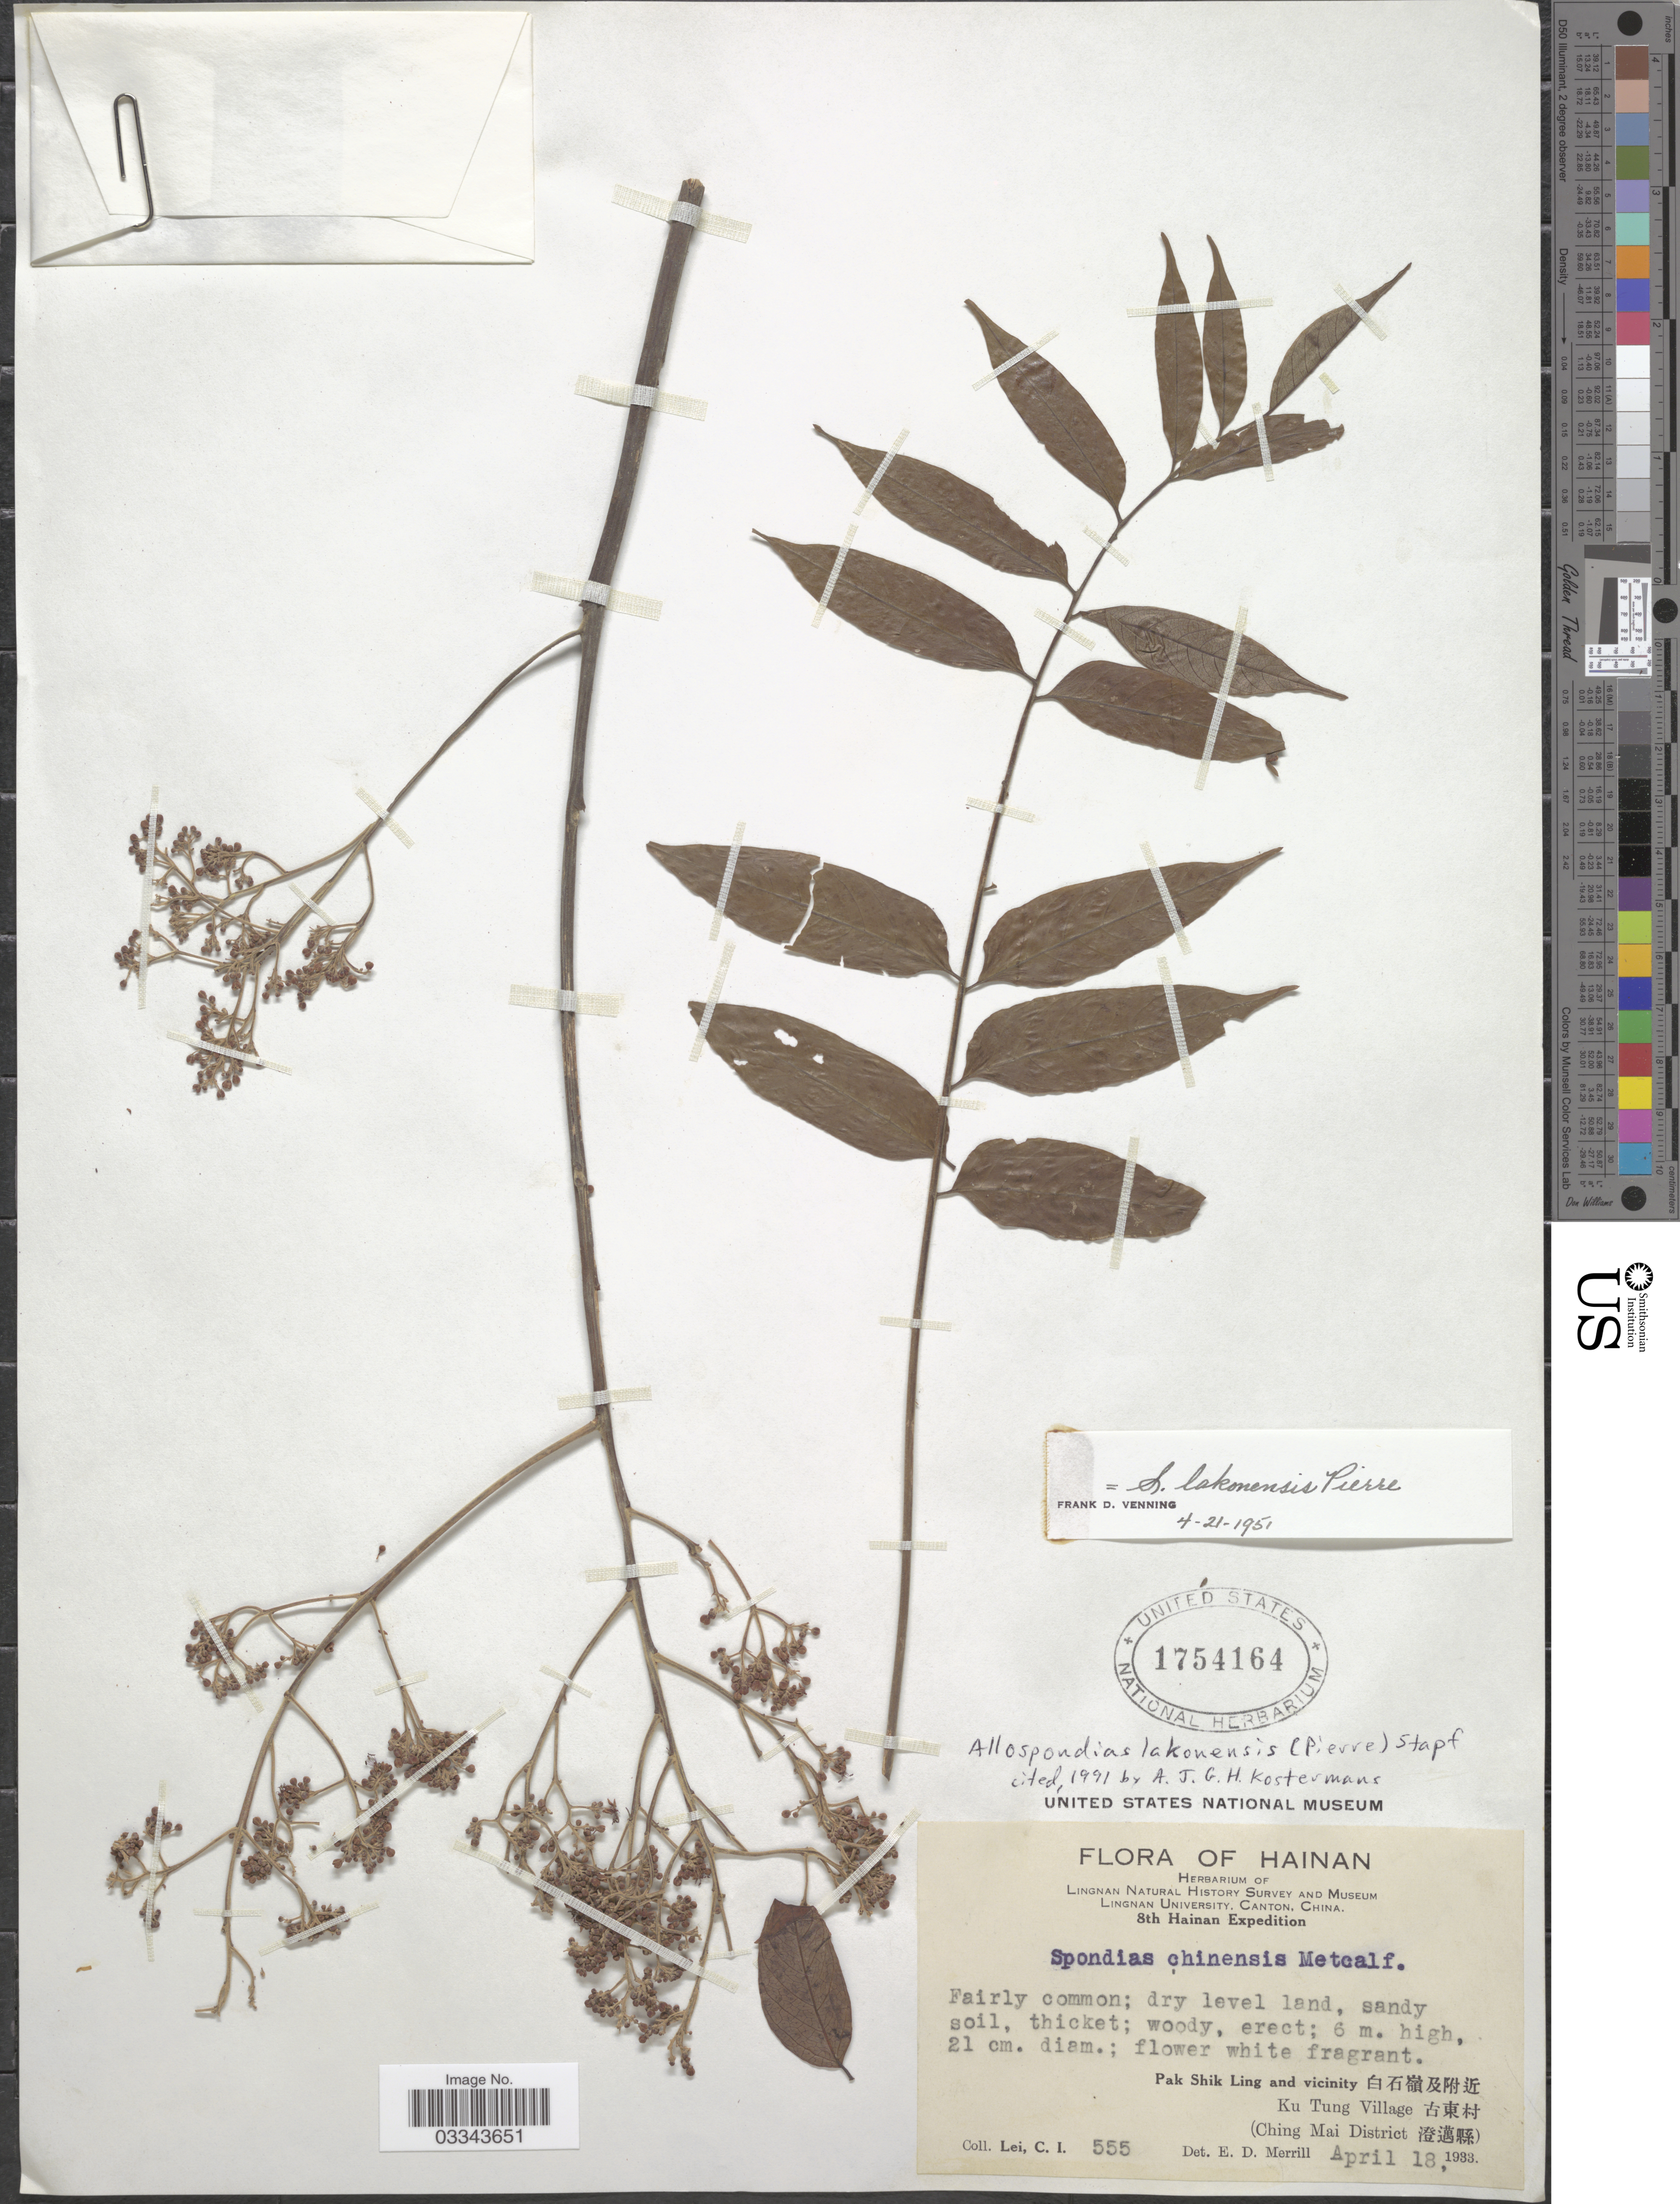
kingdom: Plantae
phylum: Tracheophyta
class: Magnoliopsida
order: Sapindales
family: Anacardiaceae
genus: Allospondias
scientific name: Allospondias lakonensis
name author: (Pierre) Stapf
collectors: C. I. Lei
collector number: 555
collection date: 1933-04-18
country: China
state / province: Hainan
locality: Pak Shik Ling and vicinity X. Ku Tung Village X. (Ching Mai District X).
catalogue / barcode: US 1754164